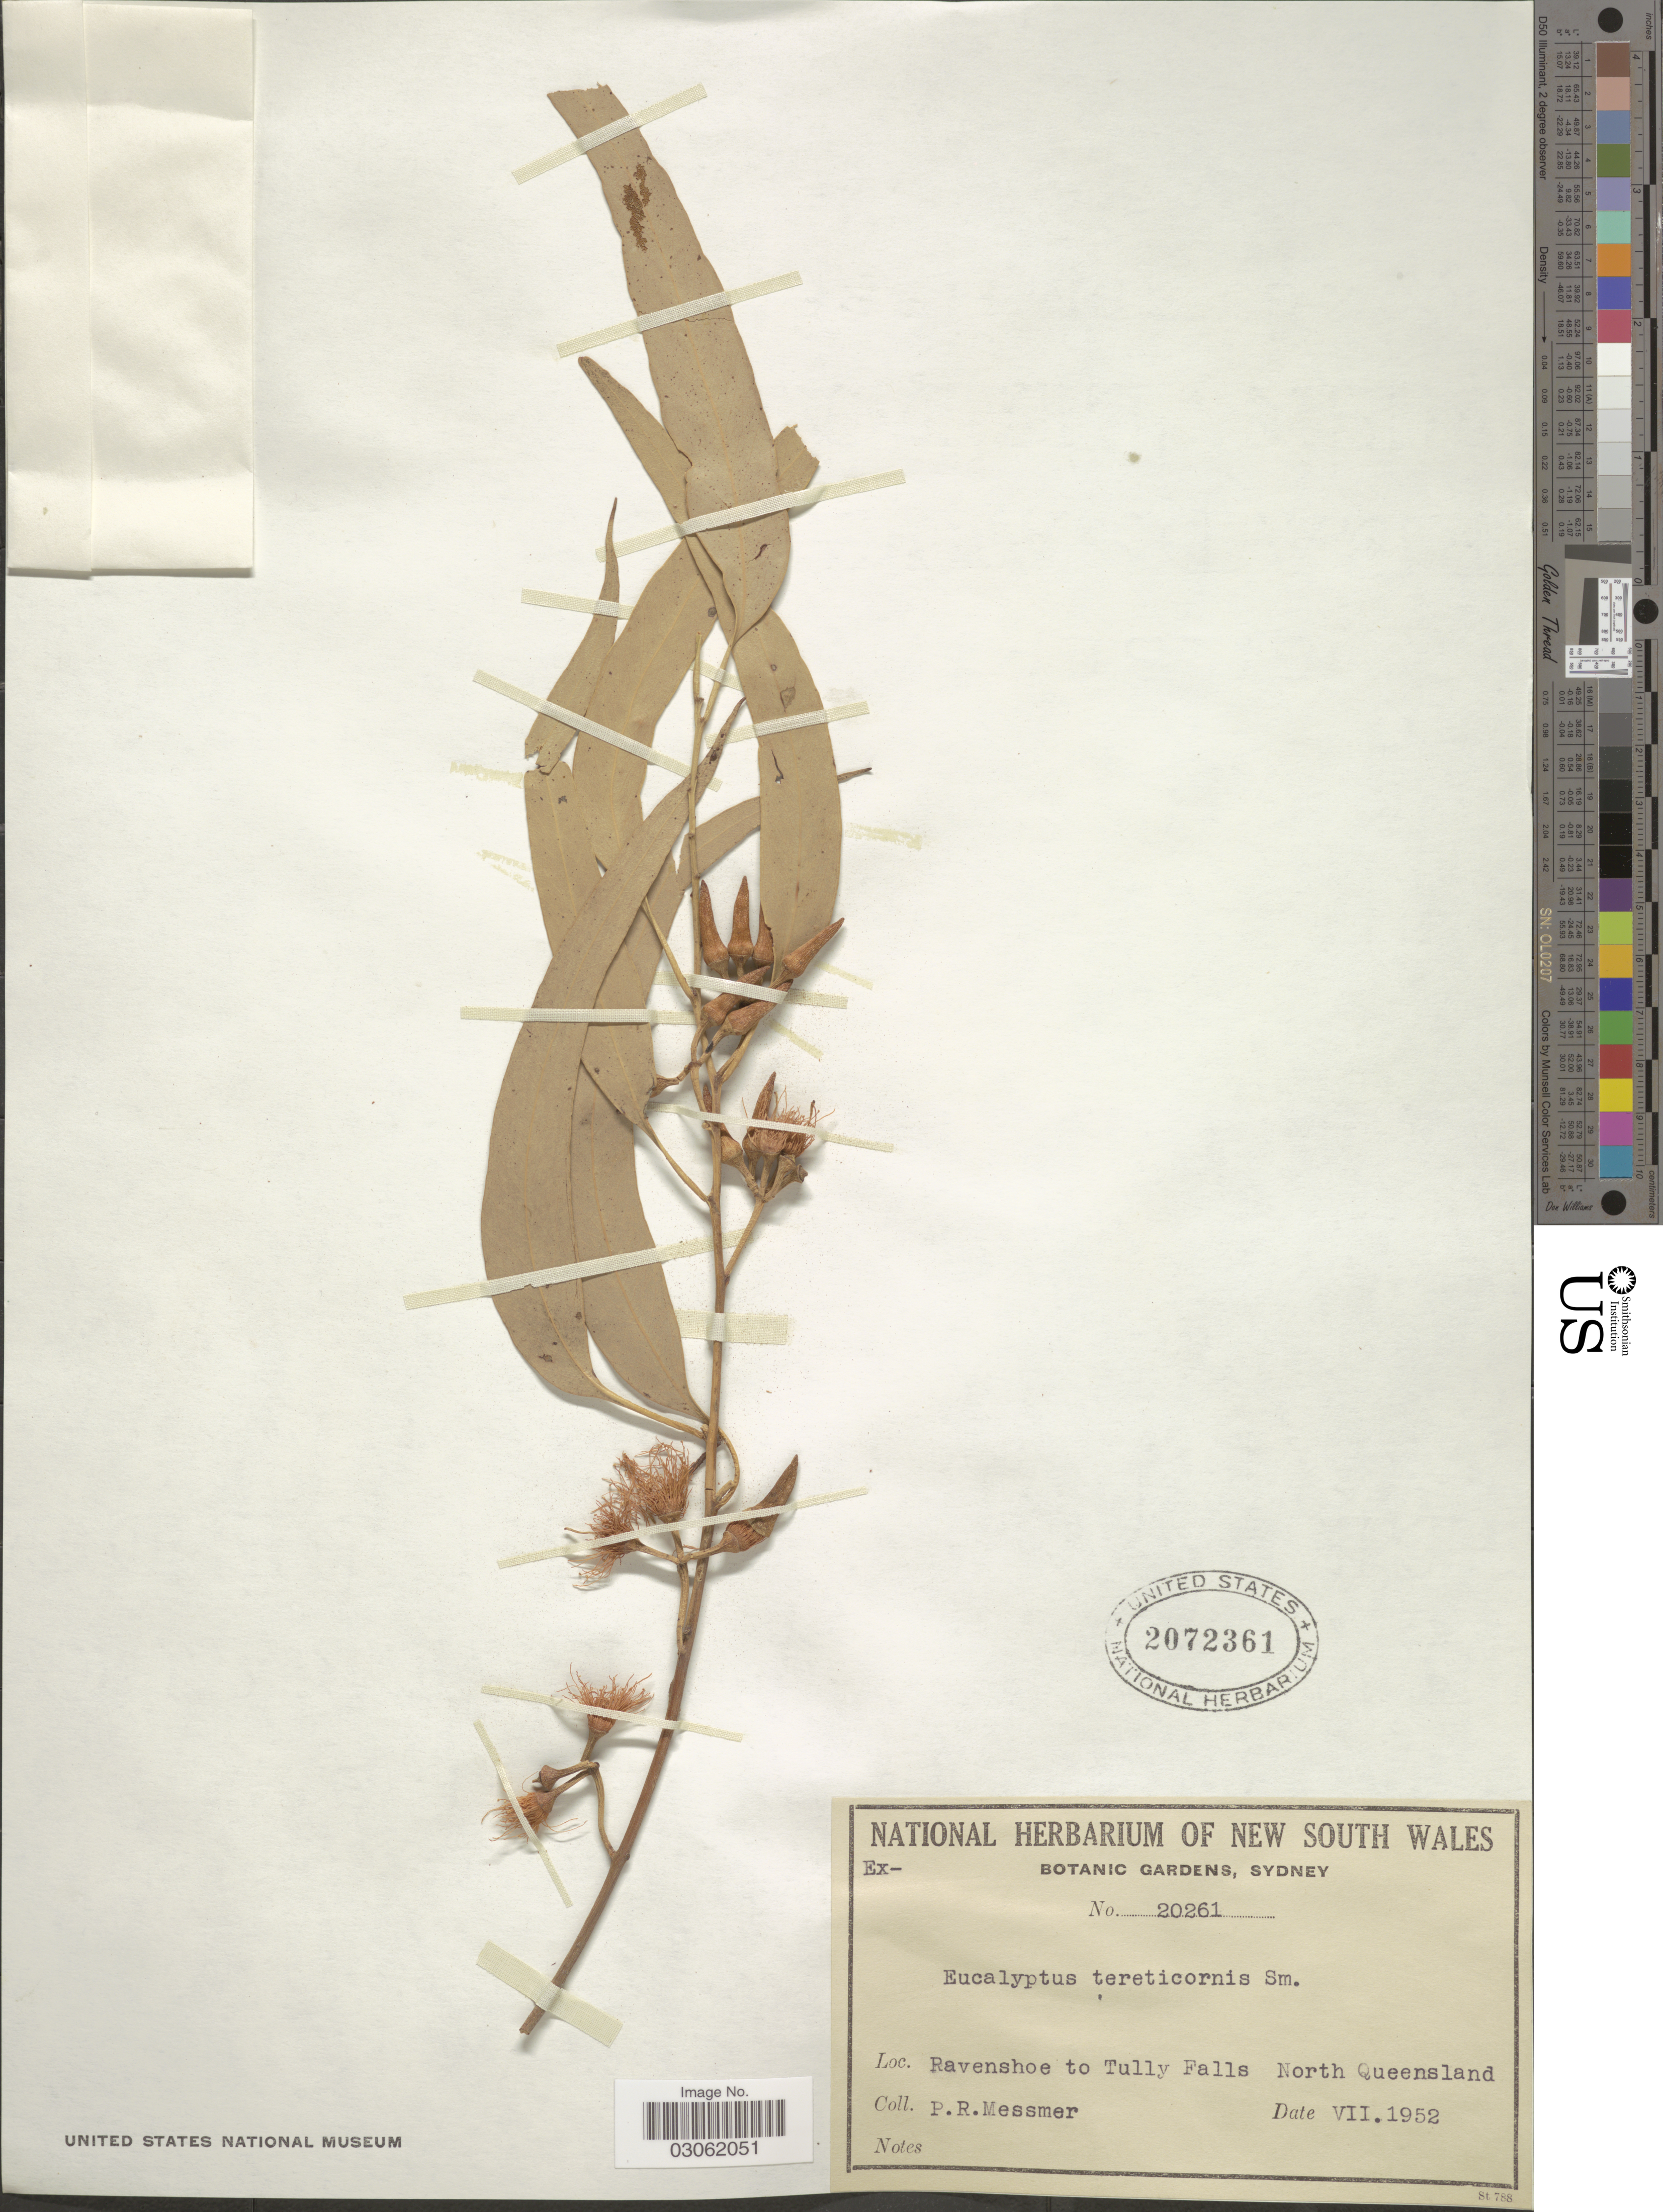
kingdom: Plantae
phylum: Tracheophyta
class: Magnoliopsida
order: Myrtales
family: Myrtaceae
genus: Eucalyptus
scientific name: Eucalyptus tereticornis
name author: Sm.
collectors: P. Messmer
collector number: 20261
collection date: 1952-07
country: Australia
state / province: Queensland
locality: Ravenshoe to Tully Falls North Queensland.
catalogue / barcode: US 2072361